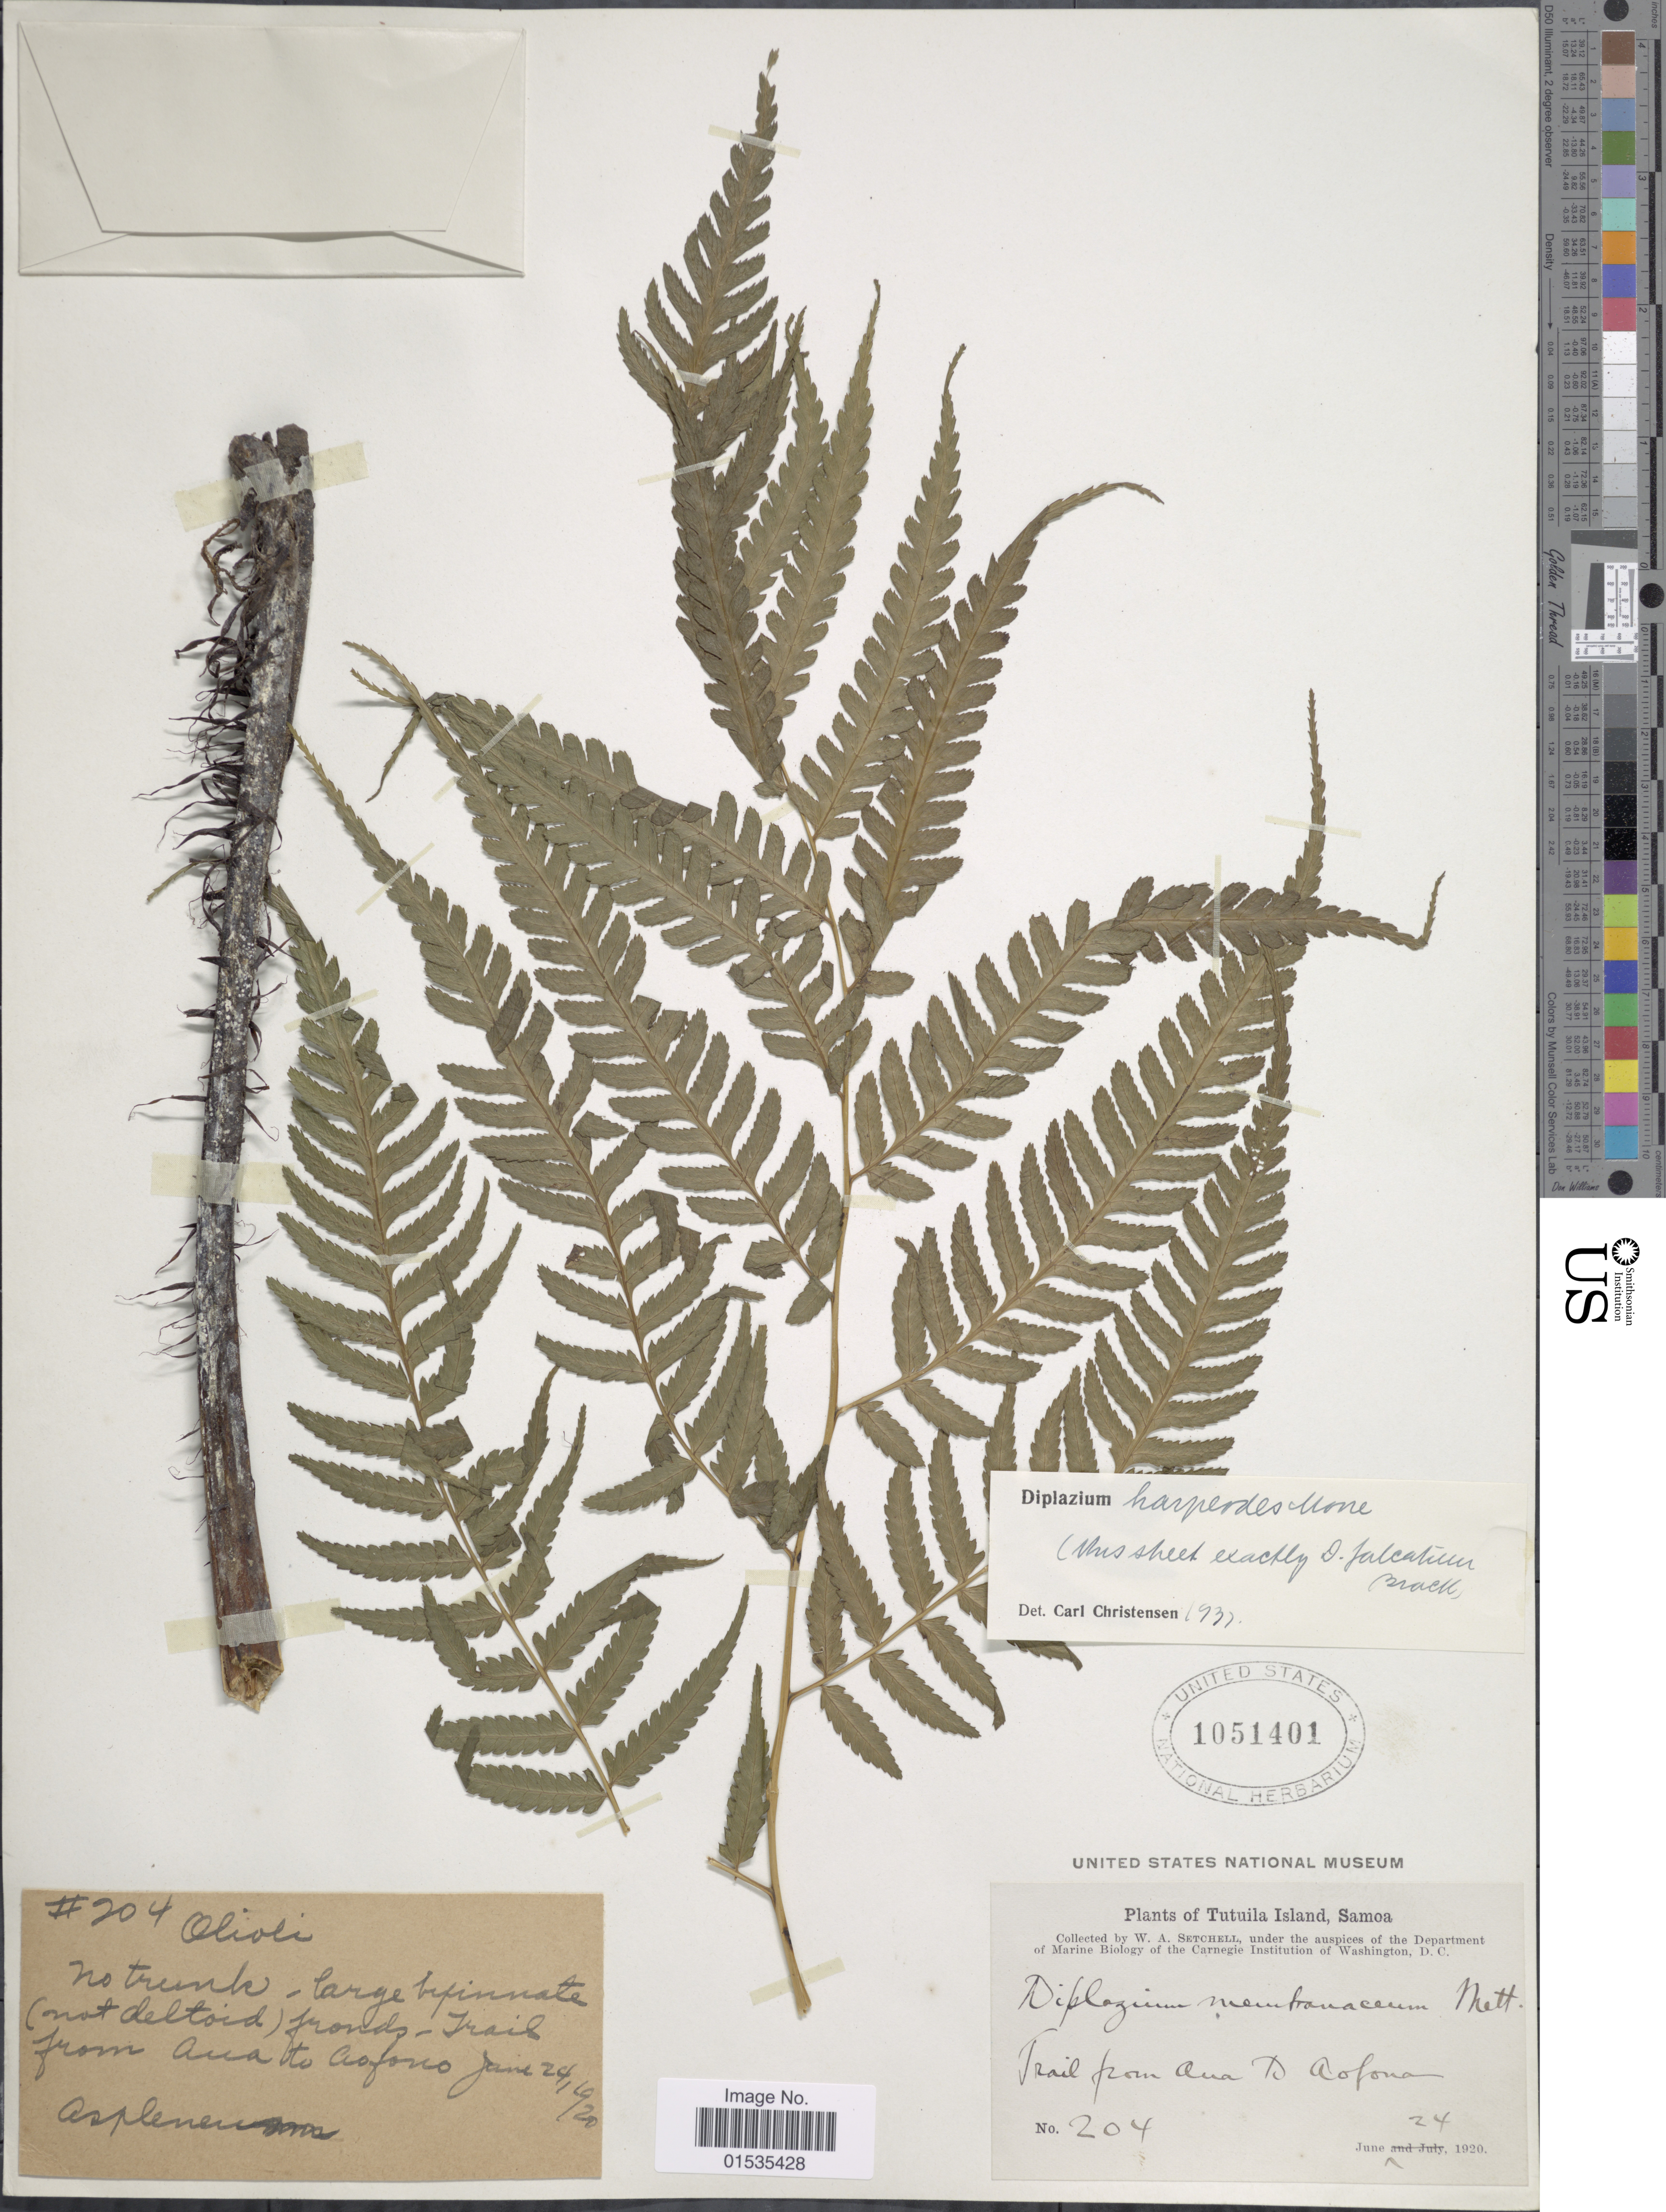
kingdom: Plantae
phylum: Tracheophyta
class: Polypodiopsida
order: Polypodiales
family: Athyriaceae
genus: Diplazium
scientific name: Diplazium harpeodes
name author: T. Moore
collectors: W. Setchell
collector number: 204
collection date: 1920-06-24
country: American Samoa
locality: Tuituila Island, Trail from Aua - Afona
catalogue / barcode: US 1051401